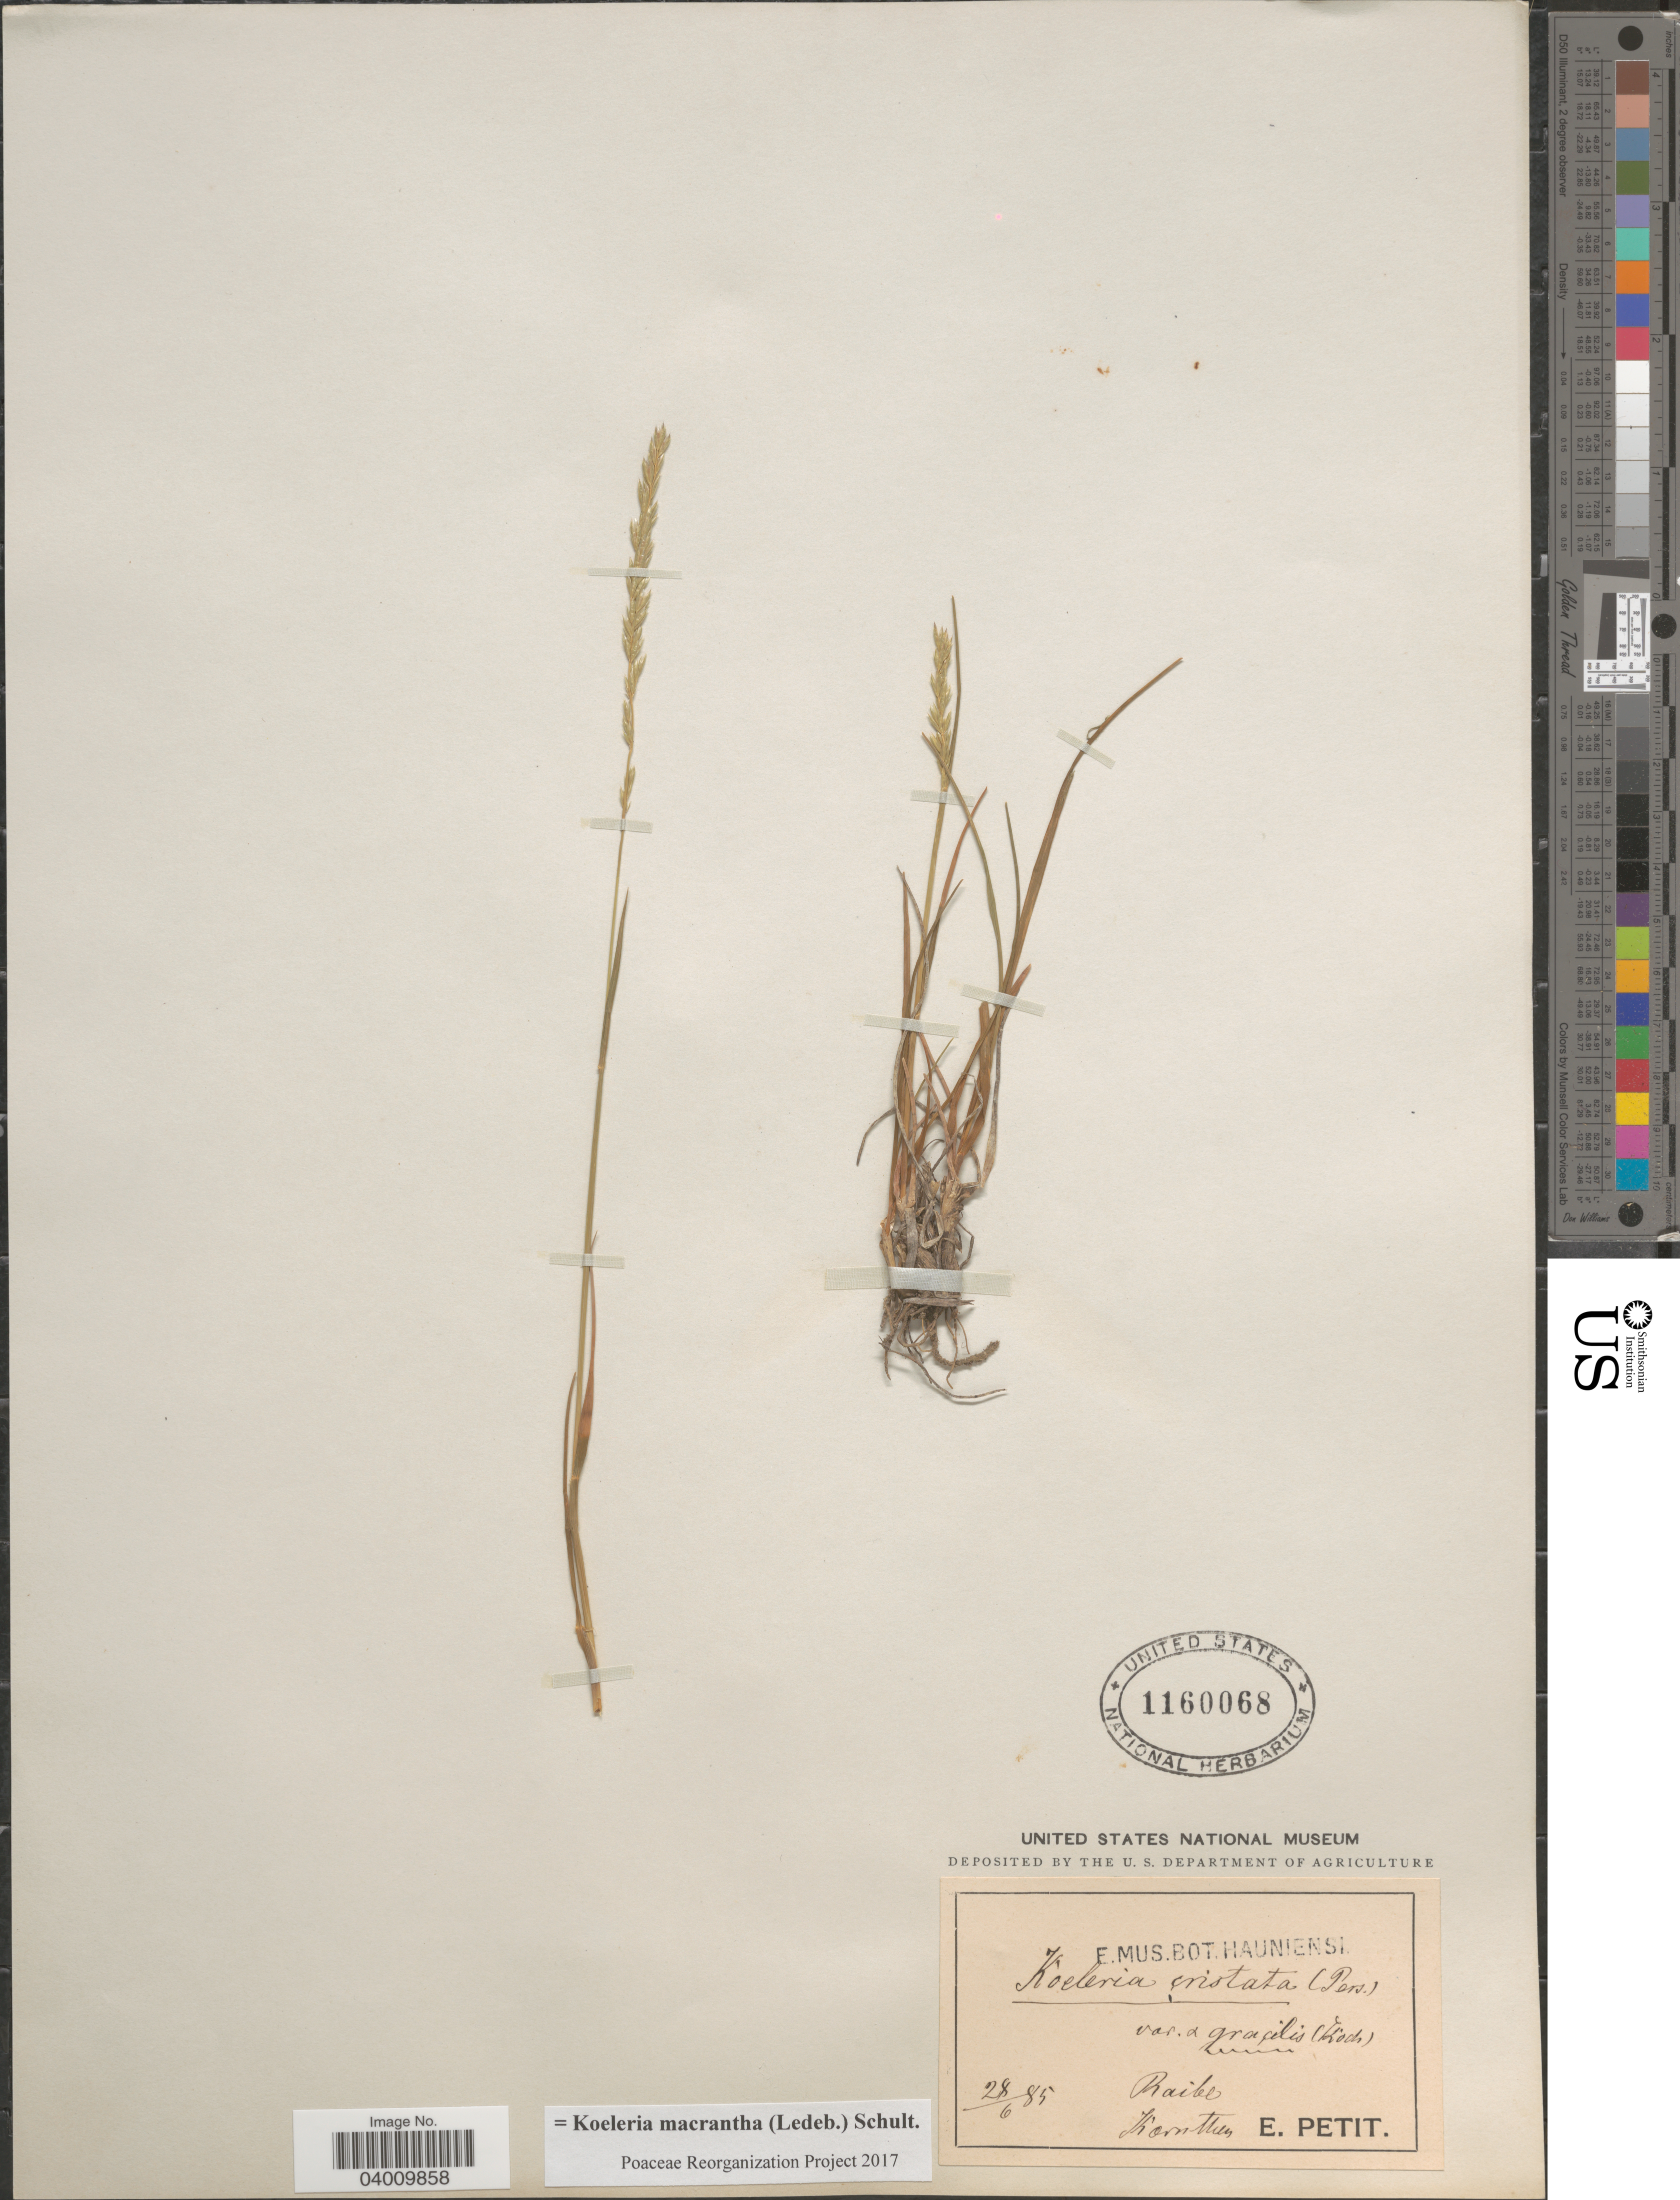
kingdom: Plantae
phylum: Tracheophyta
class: Liliopsida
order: Poales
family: Poaceae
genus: Koeleria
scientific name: Koeleria macrantha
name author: (Ledeb.) Schult.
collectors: E. Petit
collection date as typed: Transcribed d/m/y: 28/6/85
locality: Raibe. Karntthen [interpreted].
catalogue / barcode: US 1160068